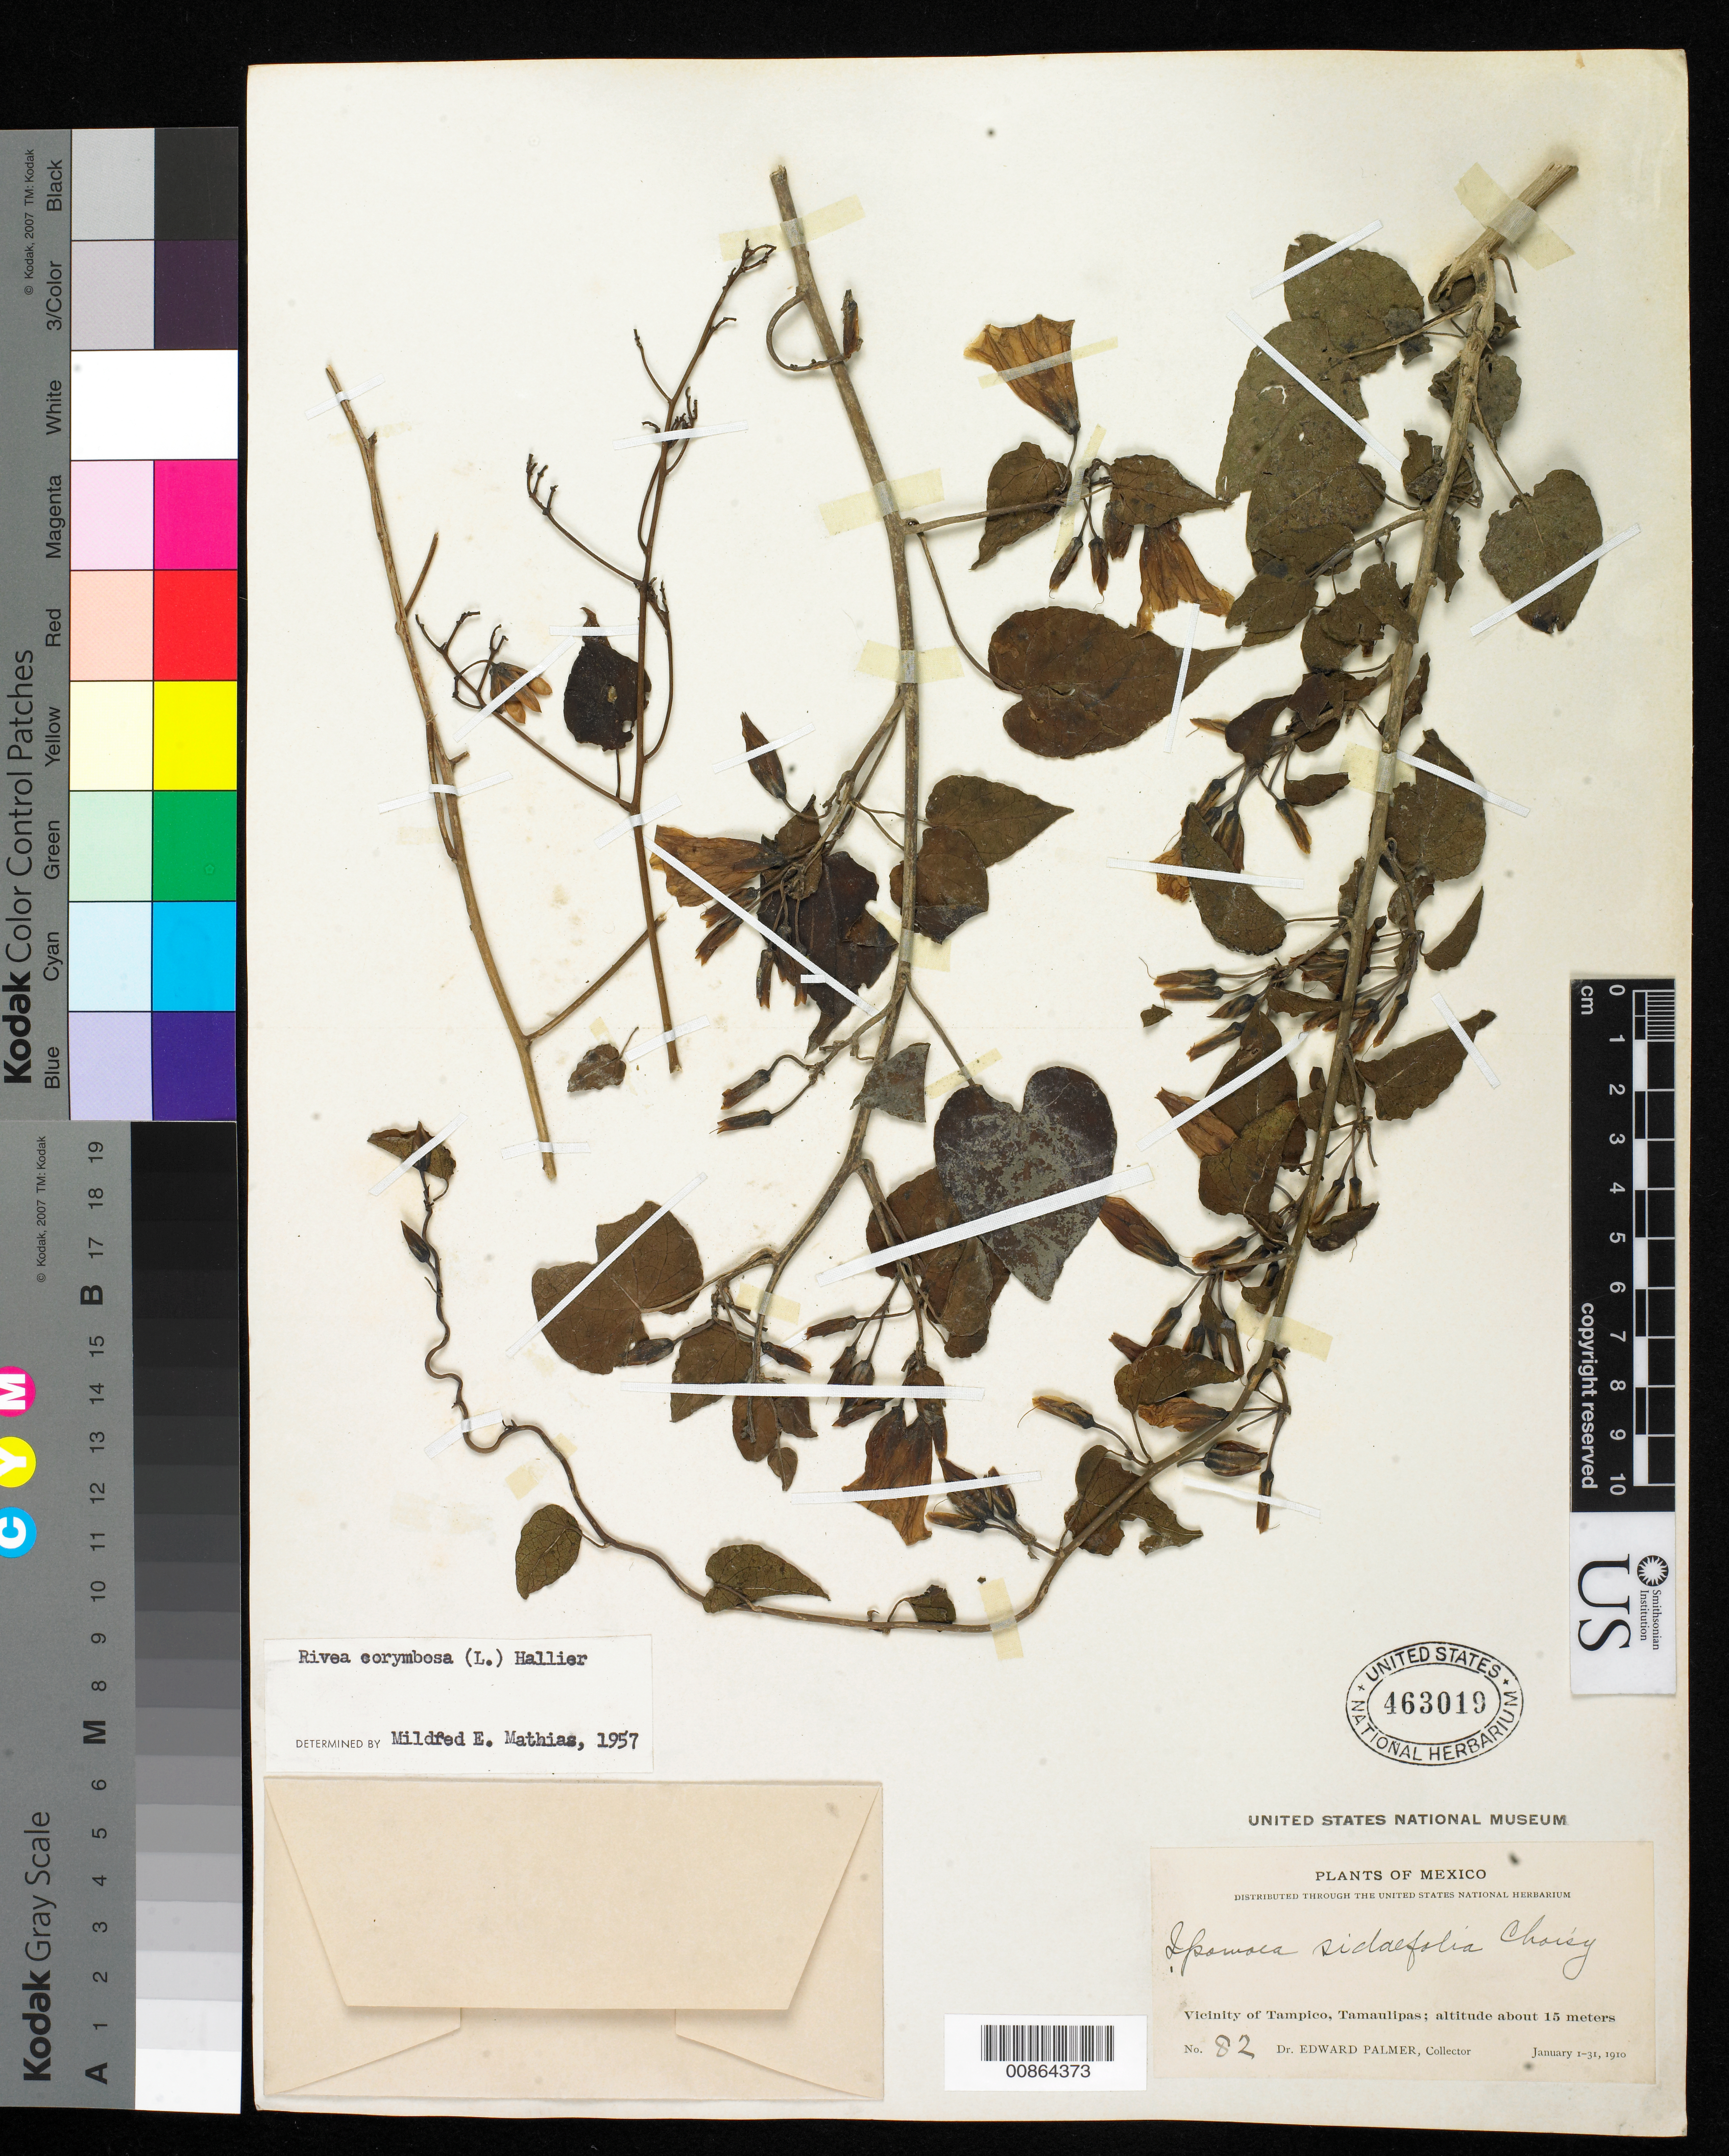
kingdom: Plantae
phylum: Tracheophyta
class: Magnoliopsida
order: Solanales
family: Convolvulaceae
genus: Turbina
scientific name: Turbina corymbosa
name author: (L.) Raf.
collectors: E. Palmer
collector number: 82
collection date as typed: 01 Jan 1910 to 31 Jan 1910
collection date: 1910-01-01/1910-01-31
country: Mexico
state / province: Tamaulipas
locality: Vicinity of Tampico, Tamaulipas.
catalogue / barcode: US 463019